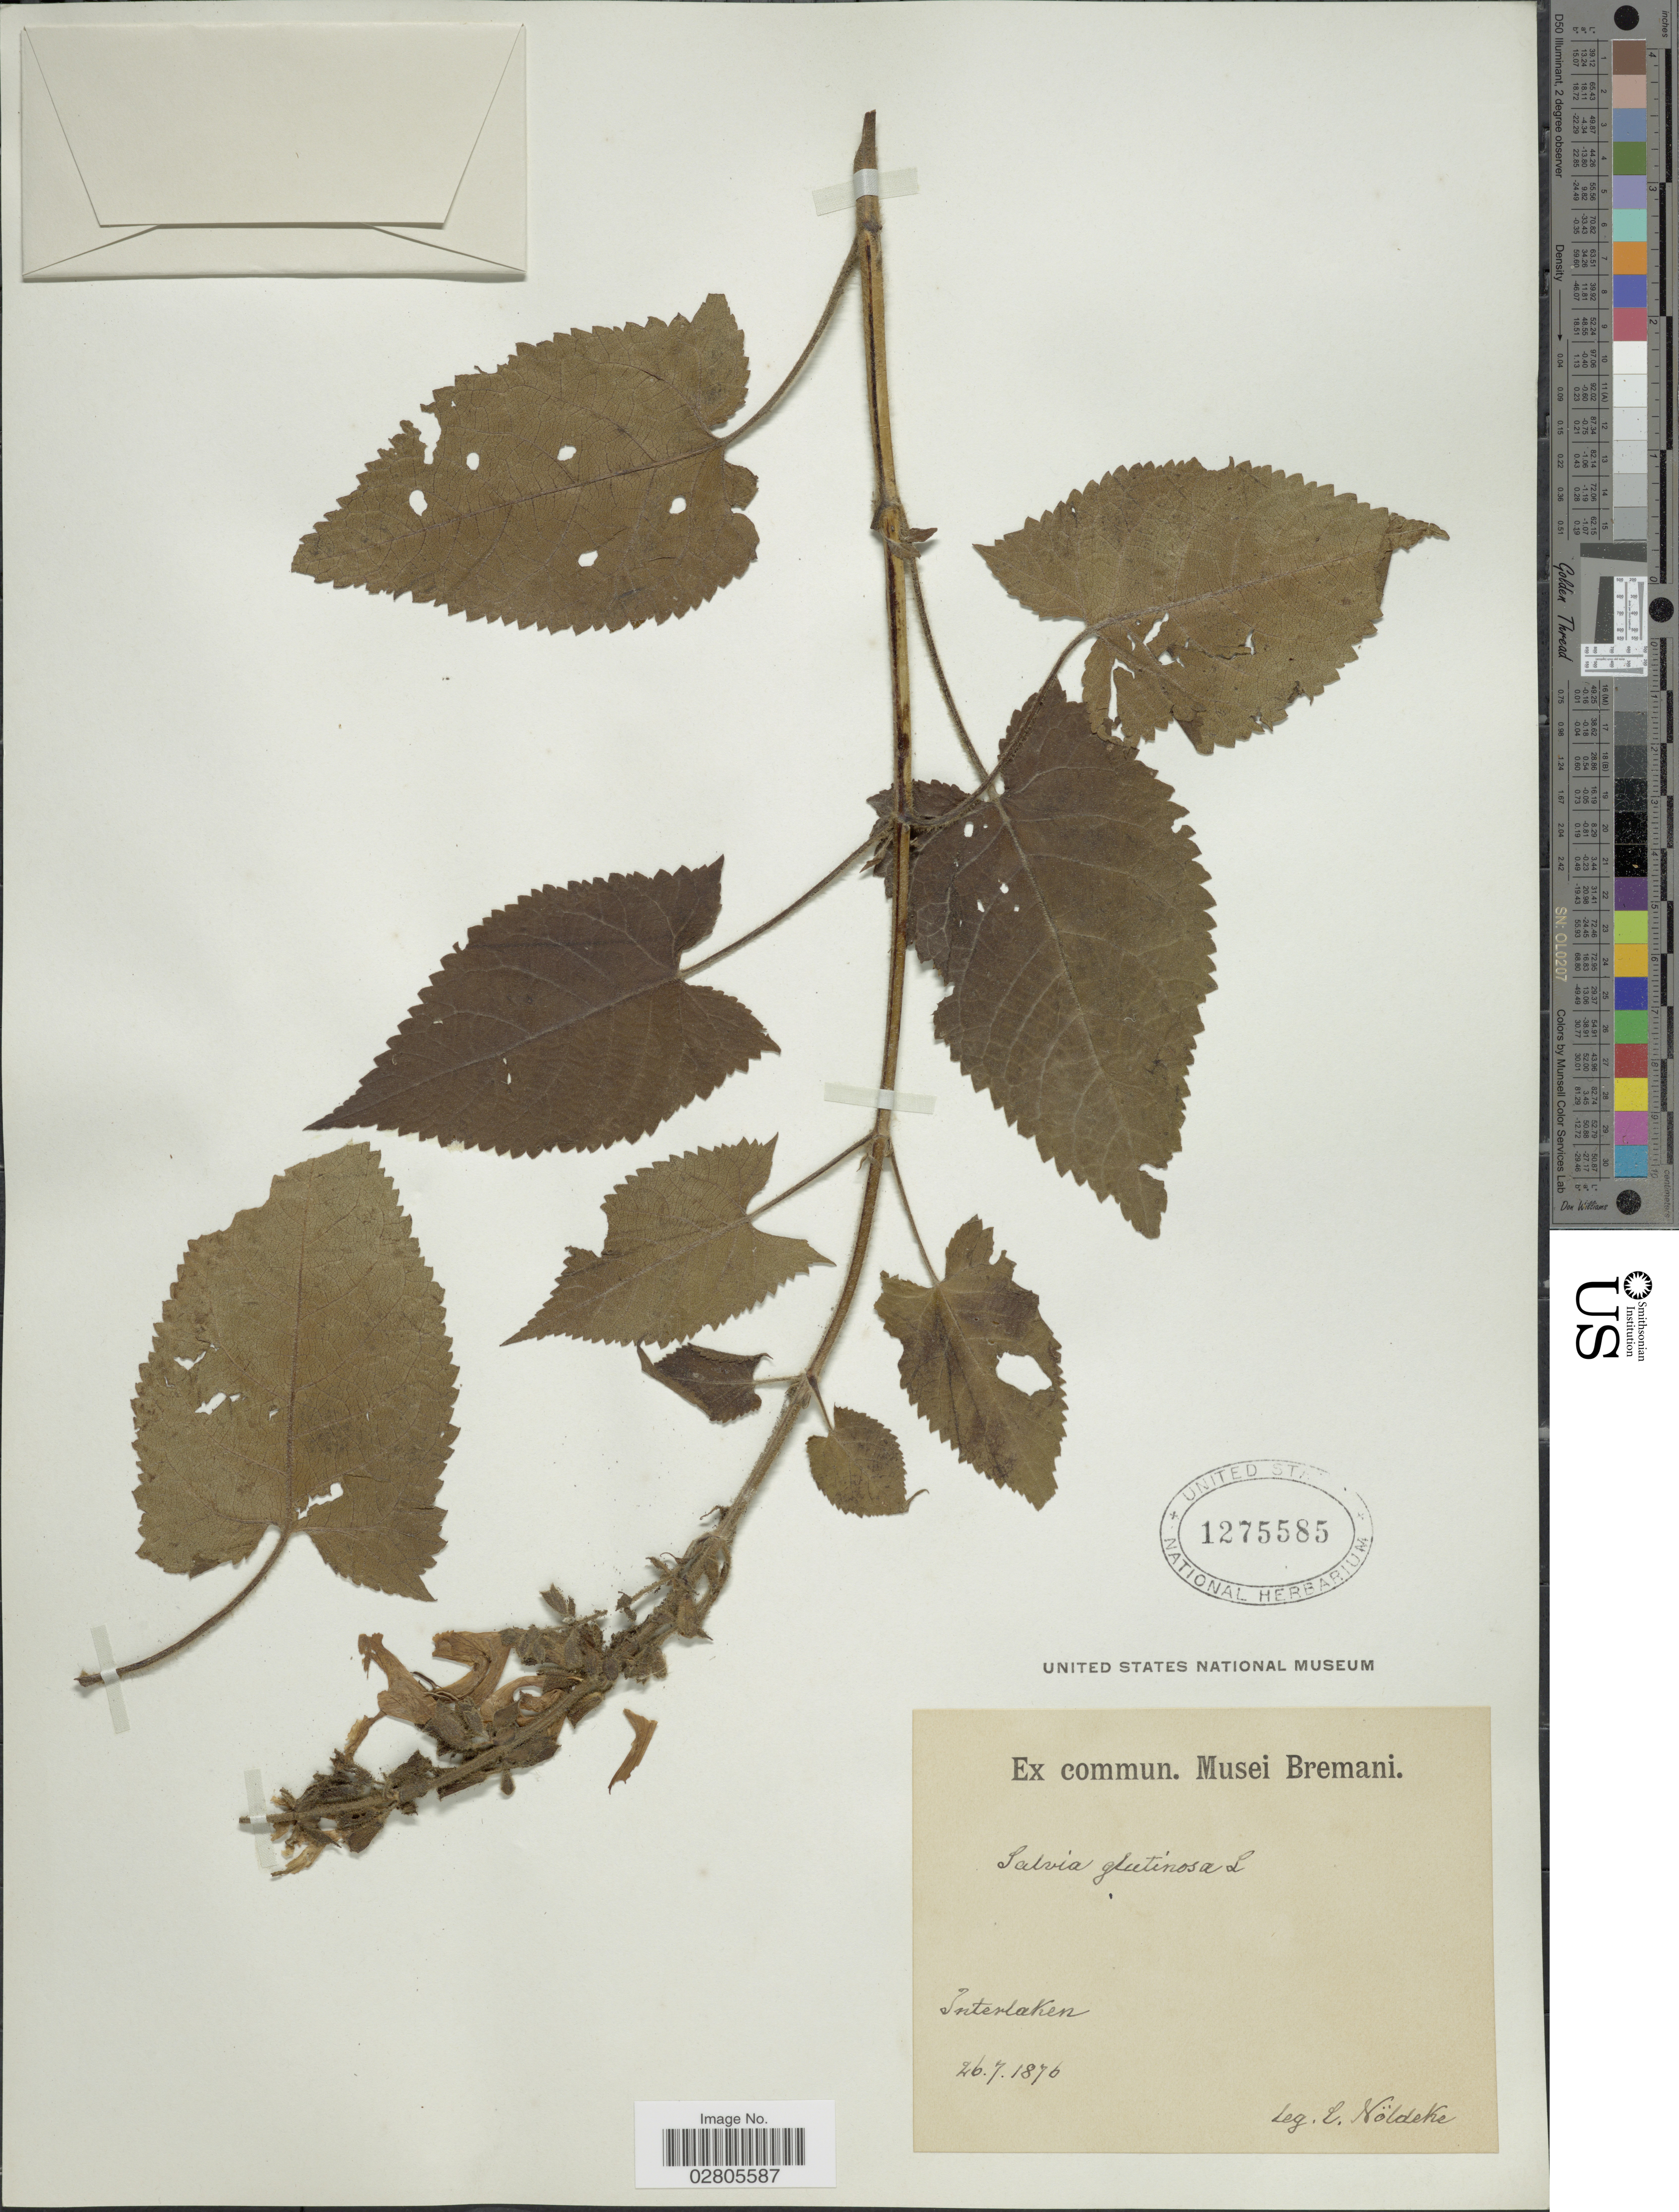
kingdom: Plantae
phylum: Tracheophyta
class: Magnoliopsida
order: Lamiales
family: Lamiaceae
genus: Salvia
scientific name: Salvia glutinosa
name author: L.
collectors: E. Nöldeke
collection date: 1876-07-26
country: Switzerland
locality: Interlaken.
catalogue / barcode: US 1275585